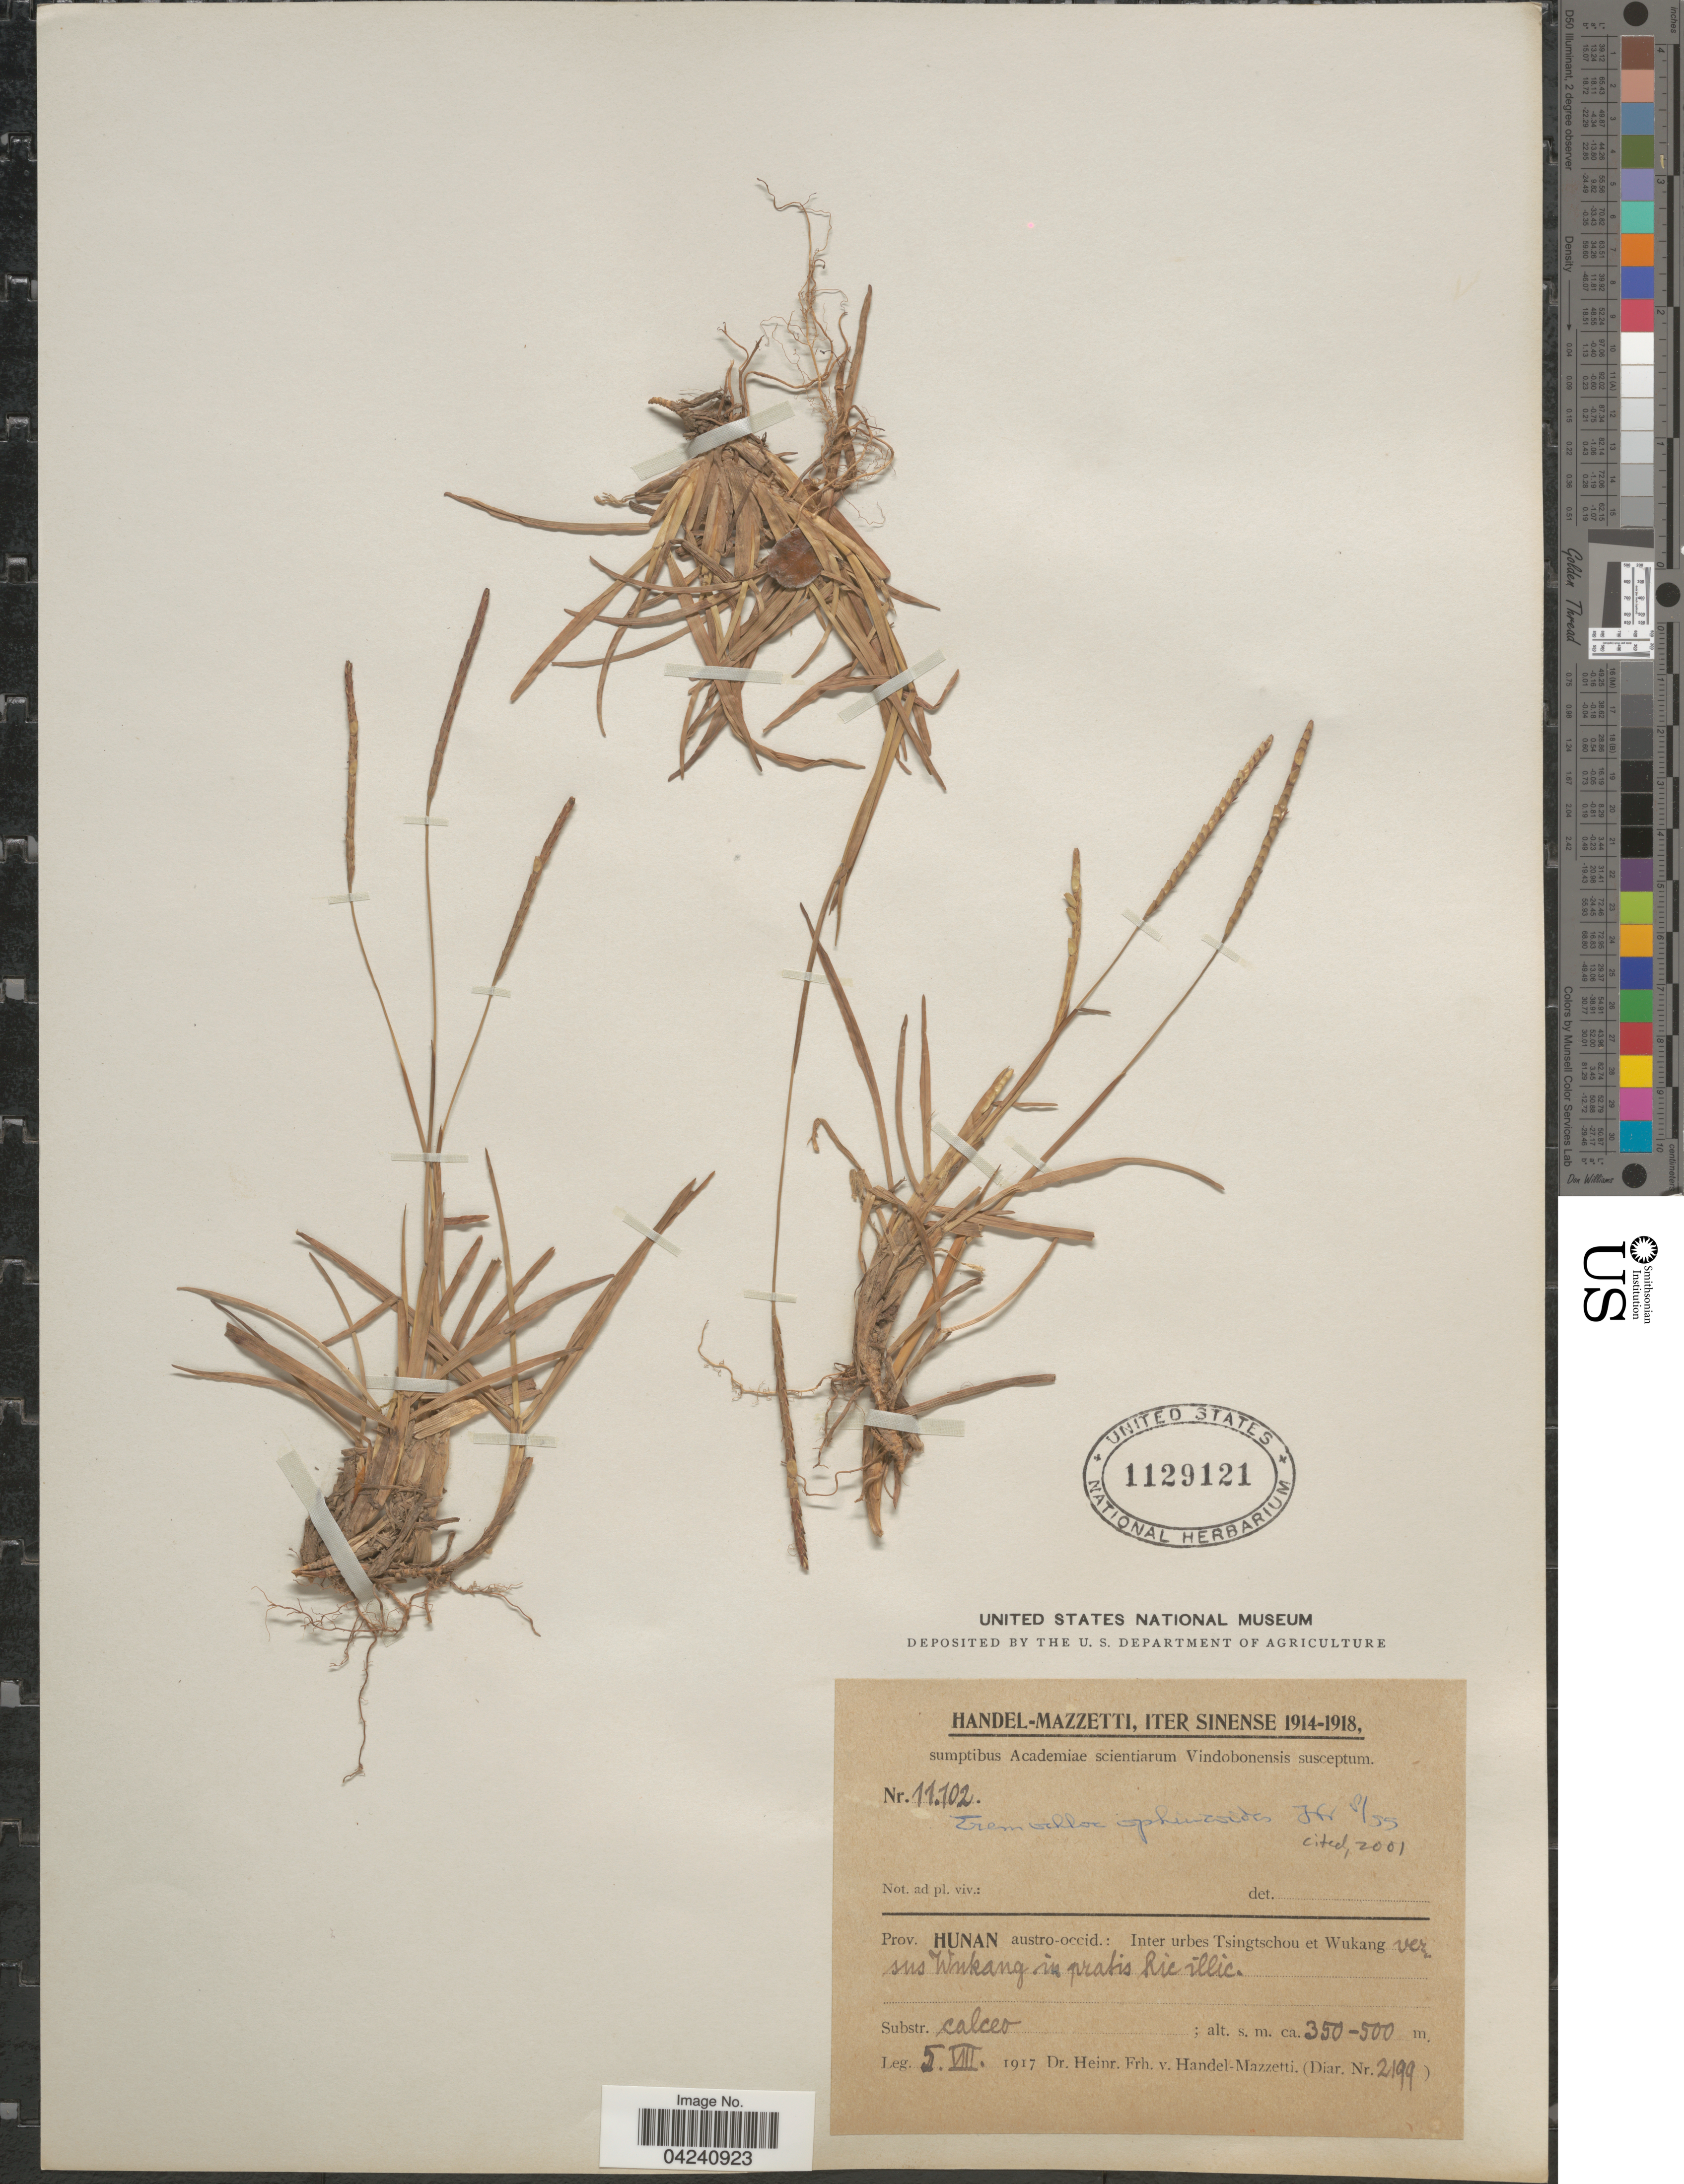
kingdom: Plantae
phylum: Tracheophyta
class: Liliopsida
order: Poales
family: Poaceae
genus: Eremochloa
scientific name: Eremochloa ophiuroides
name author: (Munro) Hack.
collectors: H. Handel-Mazzetti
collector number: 2199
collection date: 1917-08-05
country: China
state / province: Hunan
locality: Iter Sinense 1914-1918. Prov. Hunan austro-occid.: Inter urbes Tsingtschou et Wukang versus Wukang in pratis hic illic.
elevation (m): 350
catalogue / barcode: US 1129121